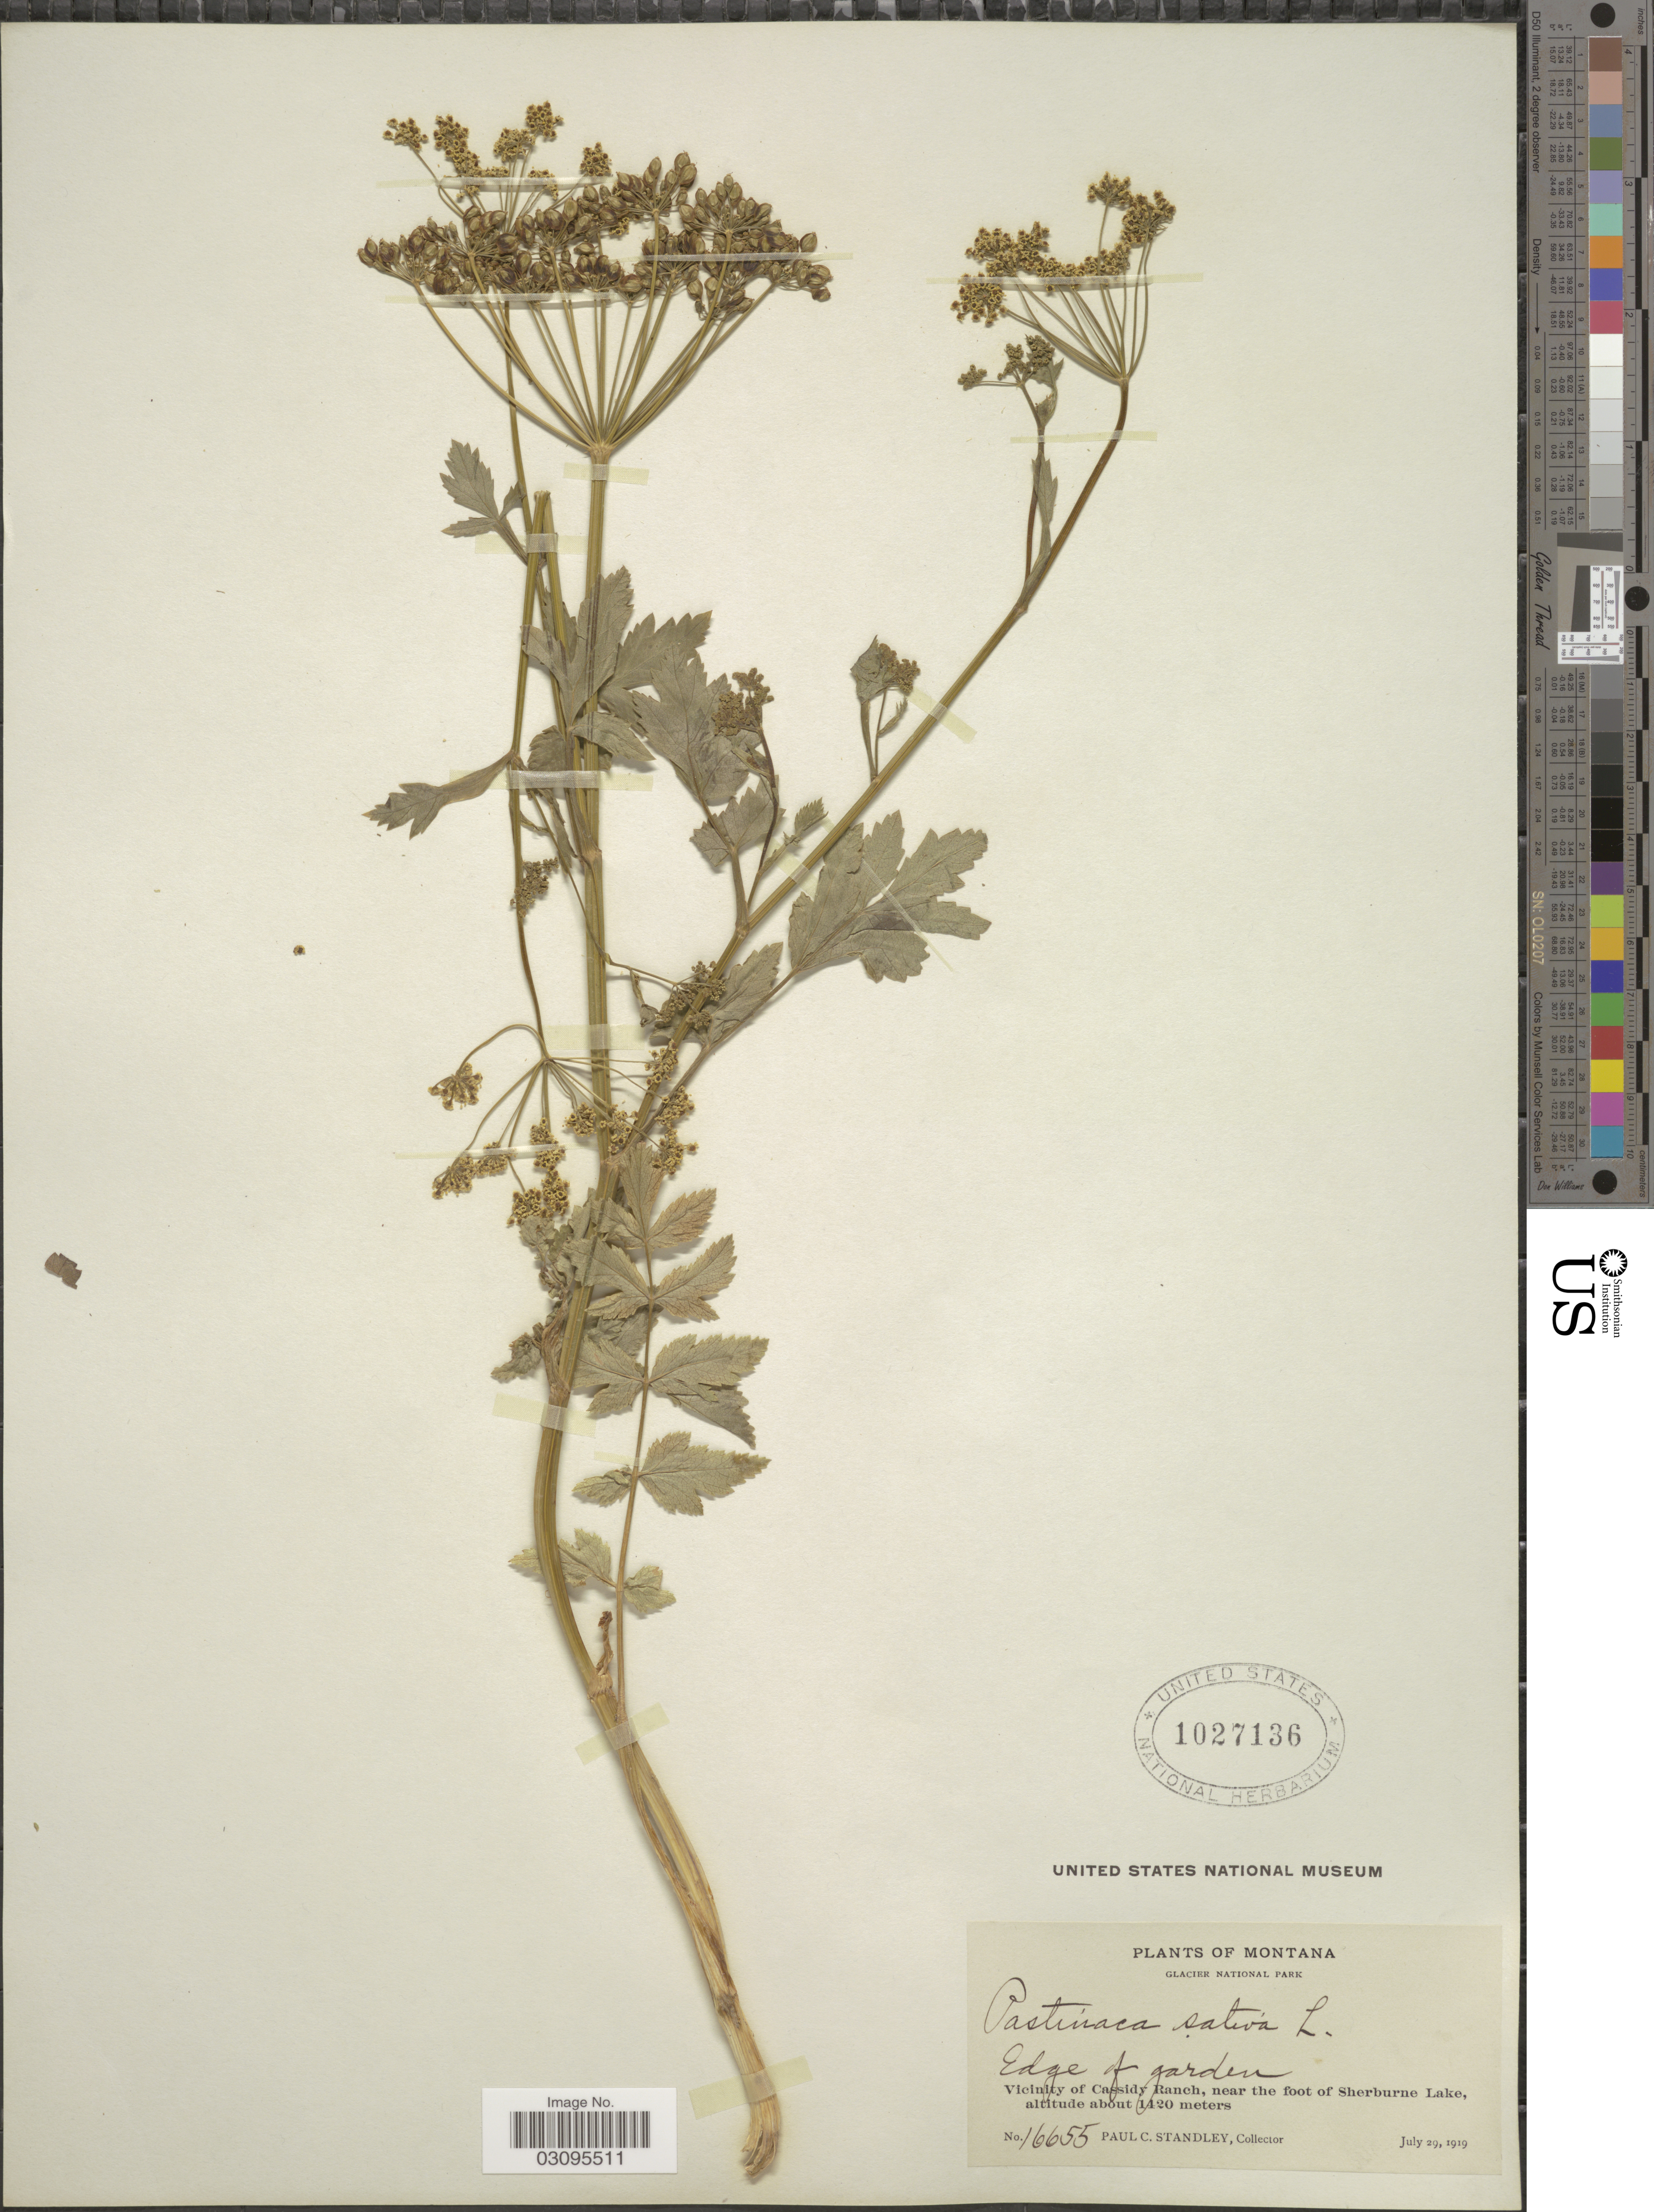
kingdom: Plantae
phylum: Tracheophyta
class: Magnoliopsida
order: Apiales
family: Apiaceae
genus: Pastinaca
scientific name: Pastinaca sativa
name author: L.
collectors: P. C. Standley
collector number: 16655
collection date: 1919-07-29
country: United States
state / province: Montana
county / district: Glacier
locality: Glacier National Park, edge of garden, Vicinity of Cassidy Ranch, near the foot of Sherburne Lake.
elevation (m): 1420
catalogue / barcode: US 1027136